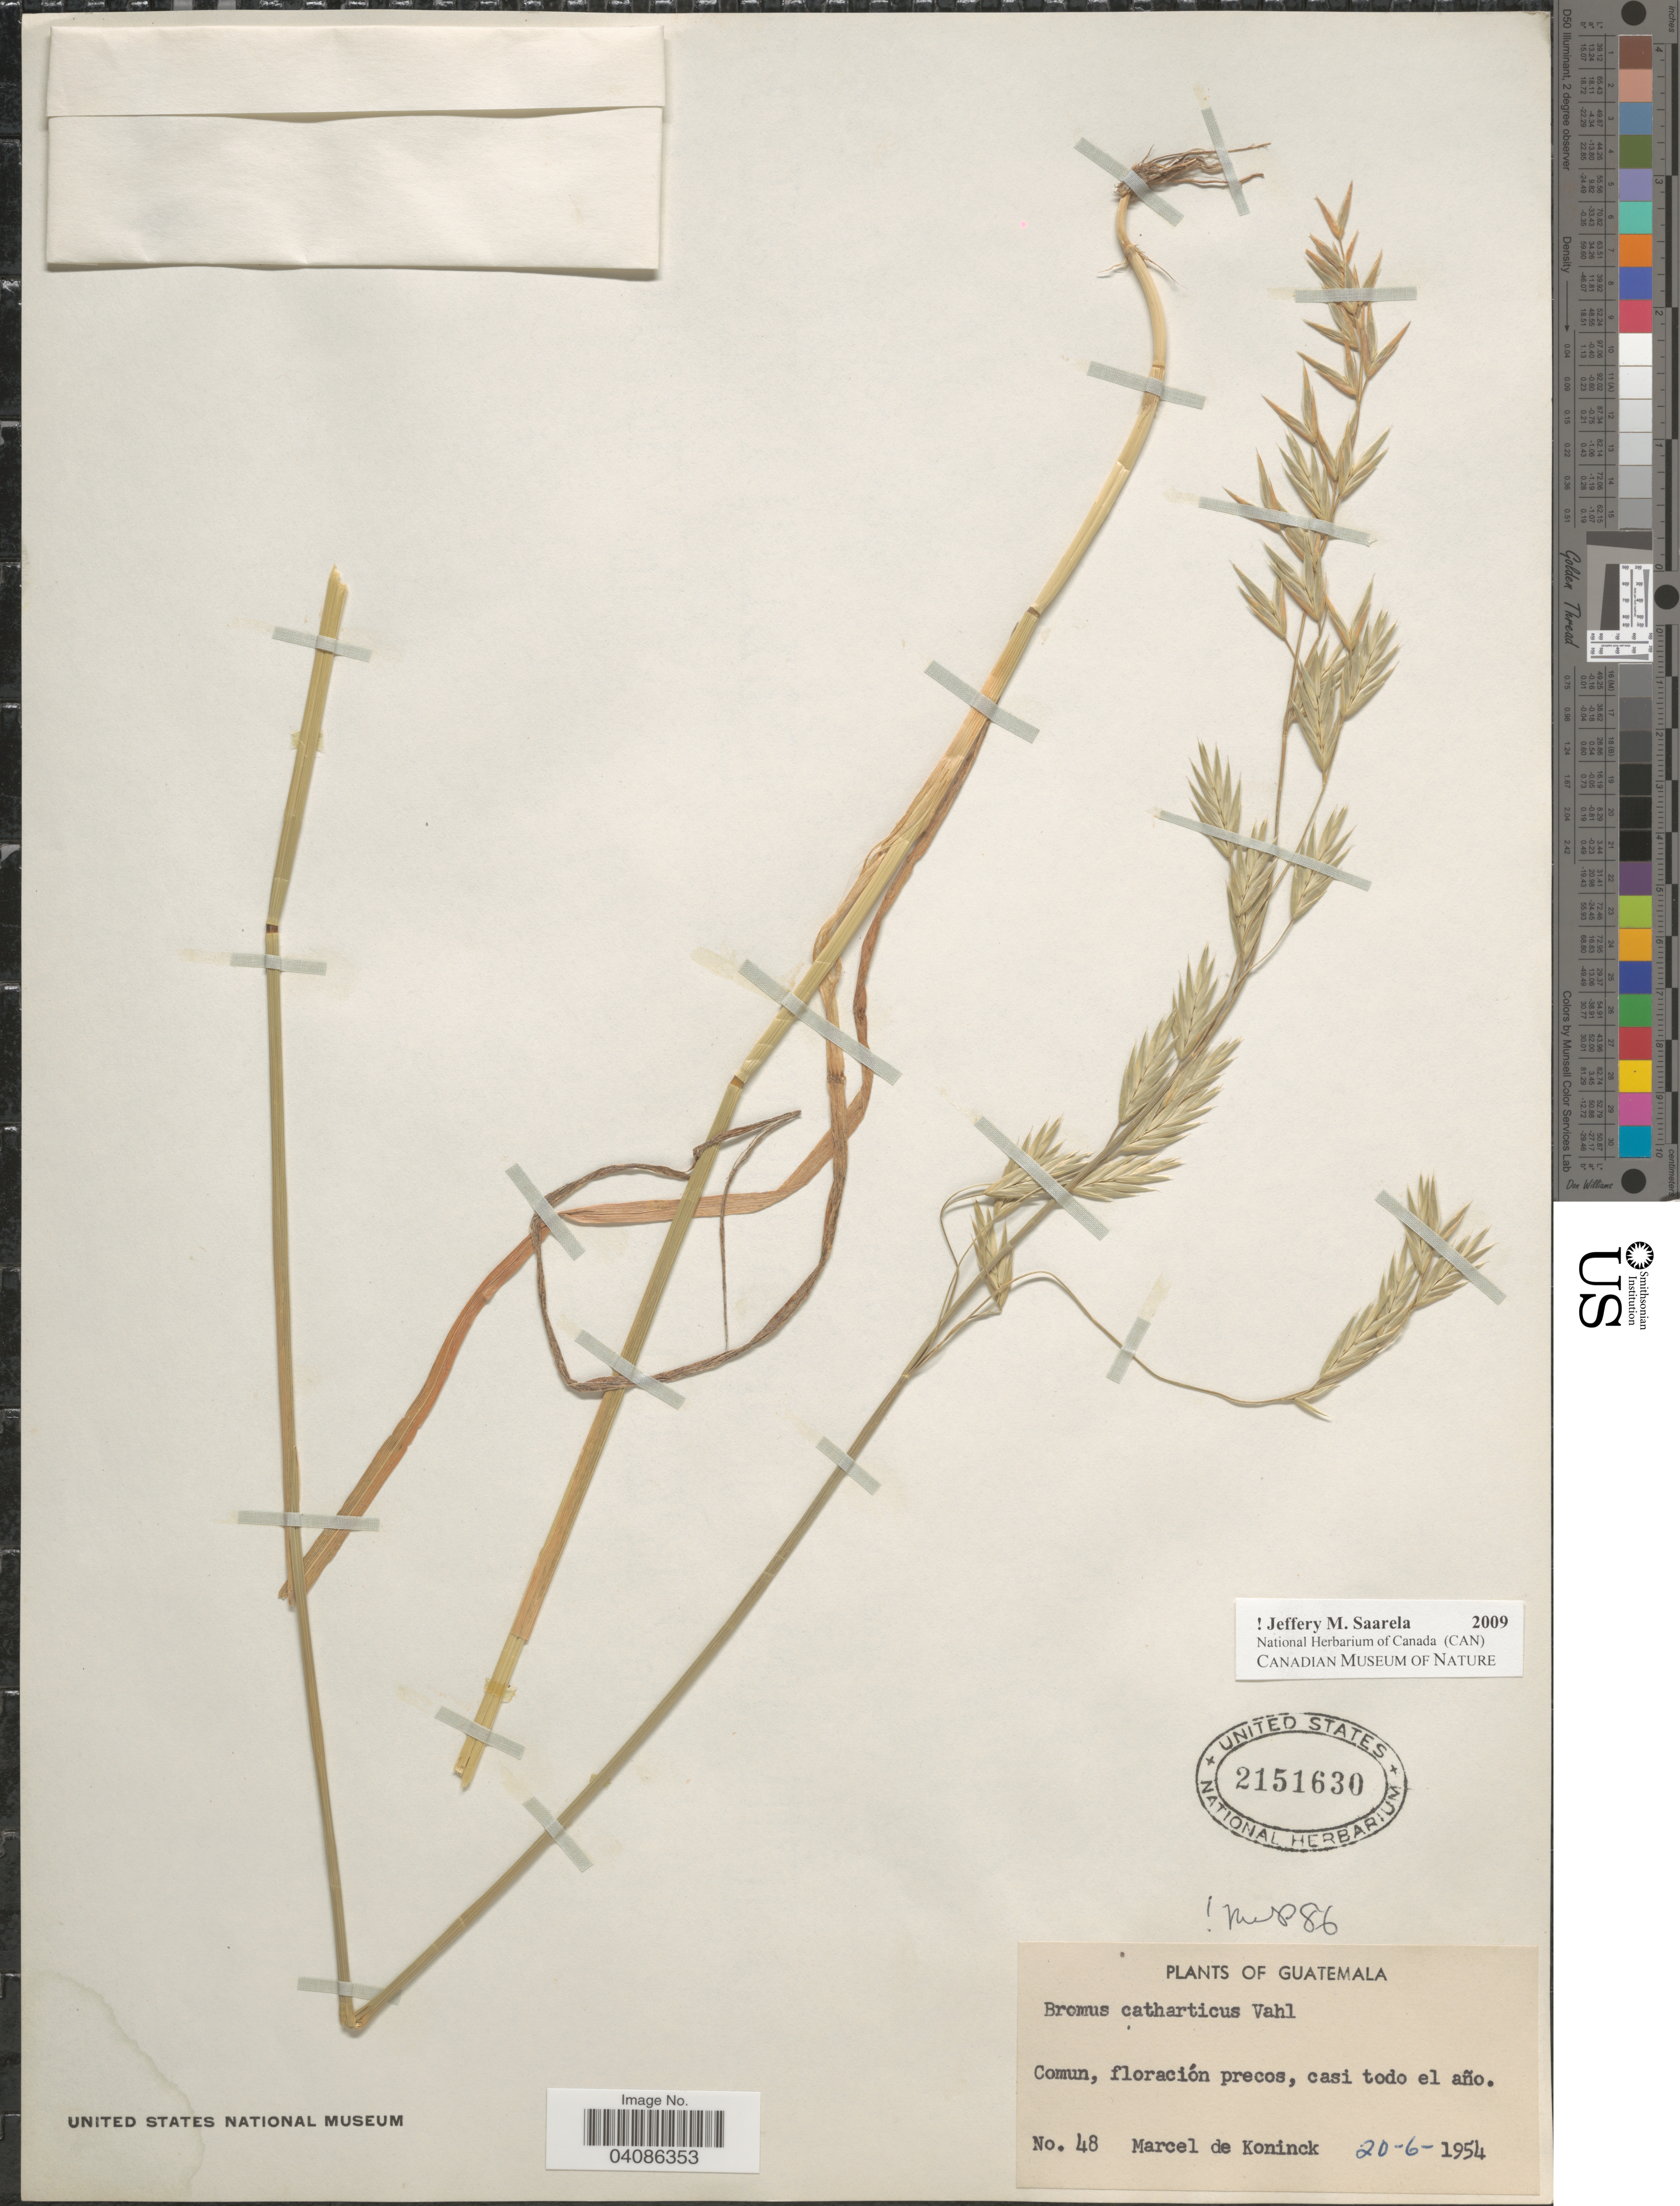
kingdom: Plantae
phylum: Tracheophyta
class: Liliopsida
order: Poales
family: Poaceae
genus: Bromus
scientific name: Bromus ciliatus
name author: L.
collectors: M. Koninck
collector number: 48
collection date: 1954-06-20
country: Guatemala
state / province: Guatemala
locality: Comun, floración precos, casi todo el año.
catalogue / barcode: US 2151630